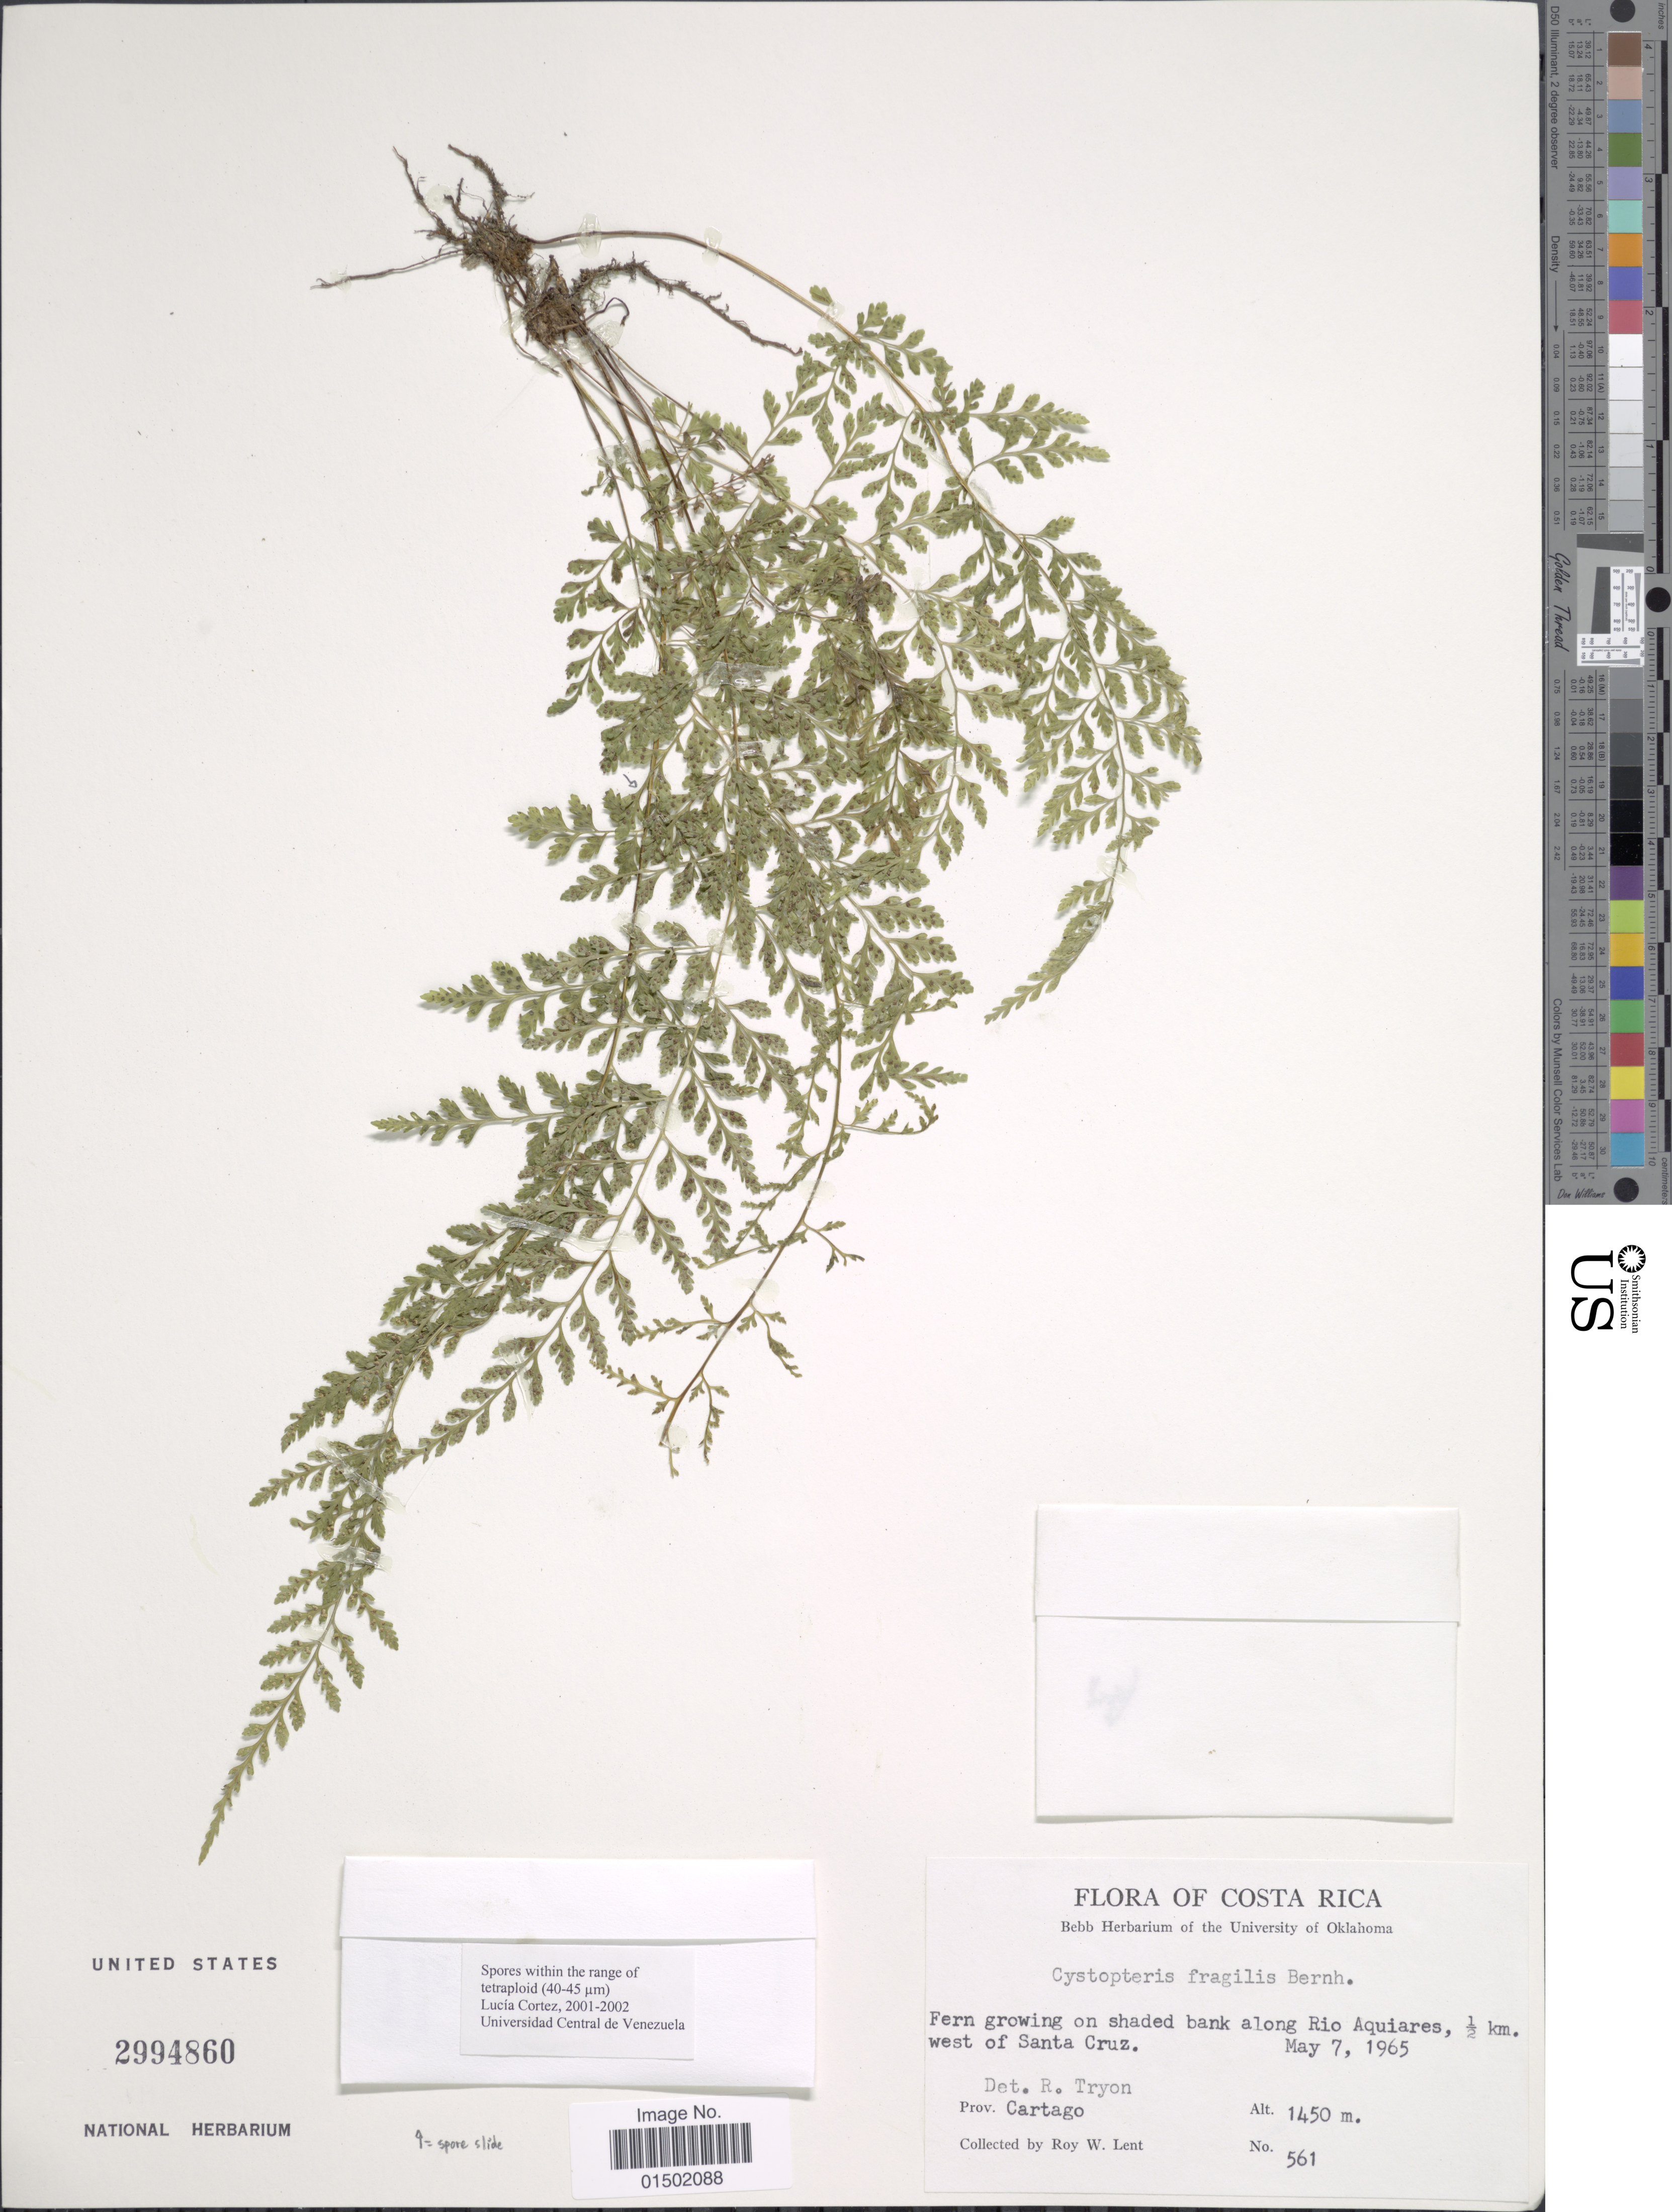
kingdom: Plantae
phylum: Tracheophyta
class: Polypodiopsida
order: Polypodiales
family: Cystopteridaceae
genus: Cystopteris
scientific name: Cystopteris fragilis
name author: (L.) Bernh.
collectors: R. W. Lent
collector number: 561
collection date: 1965-05-07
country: Costa Rica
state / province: Cartago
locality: Fern growing along rio Aquiares, 1/2 km. west of Santa Cruz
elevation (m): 1450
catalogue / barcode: US 2994860